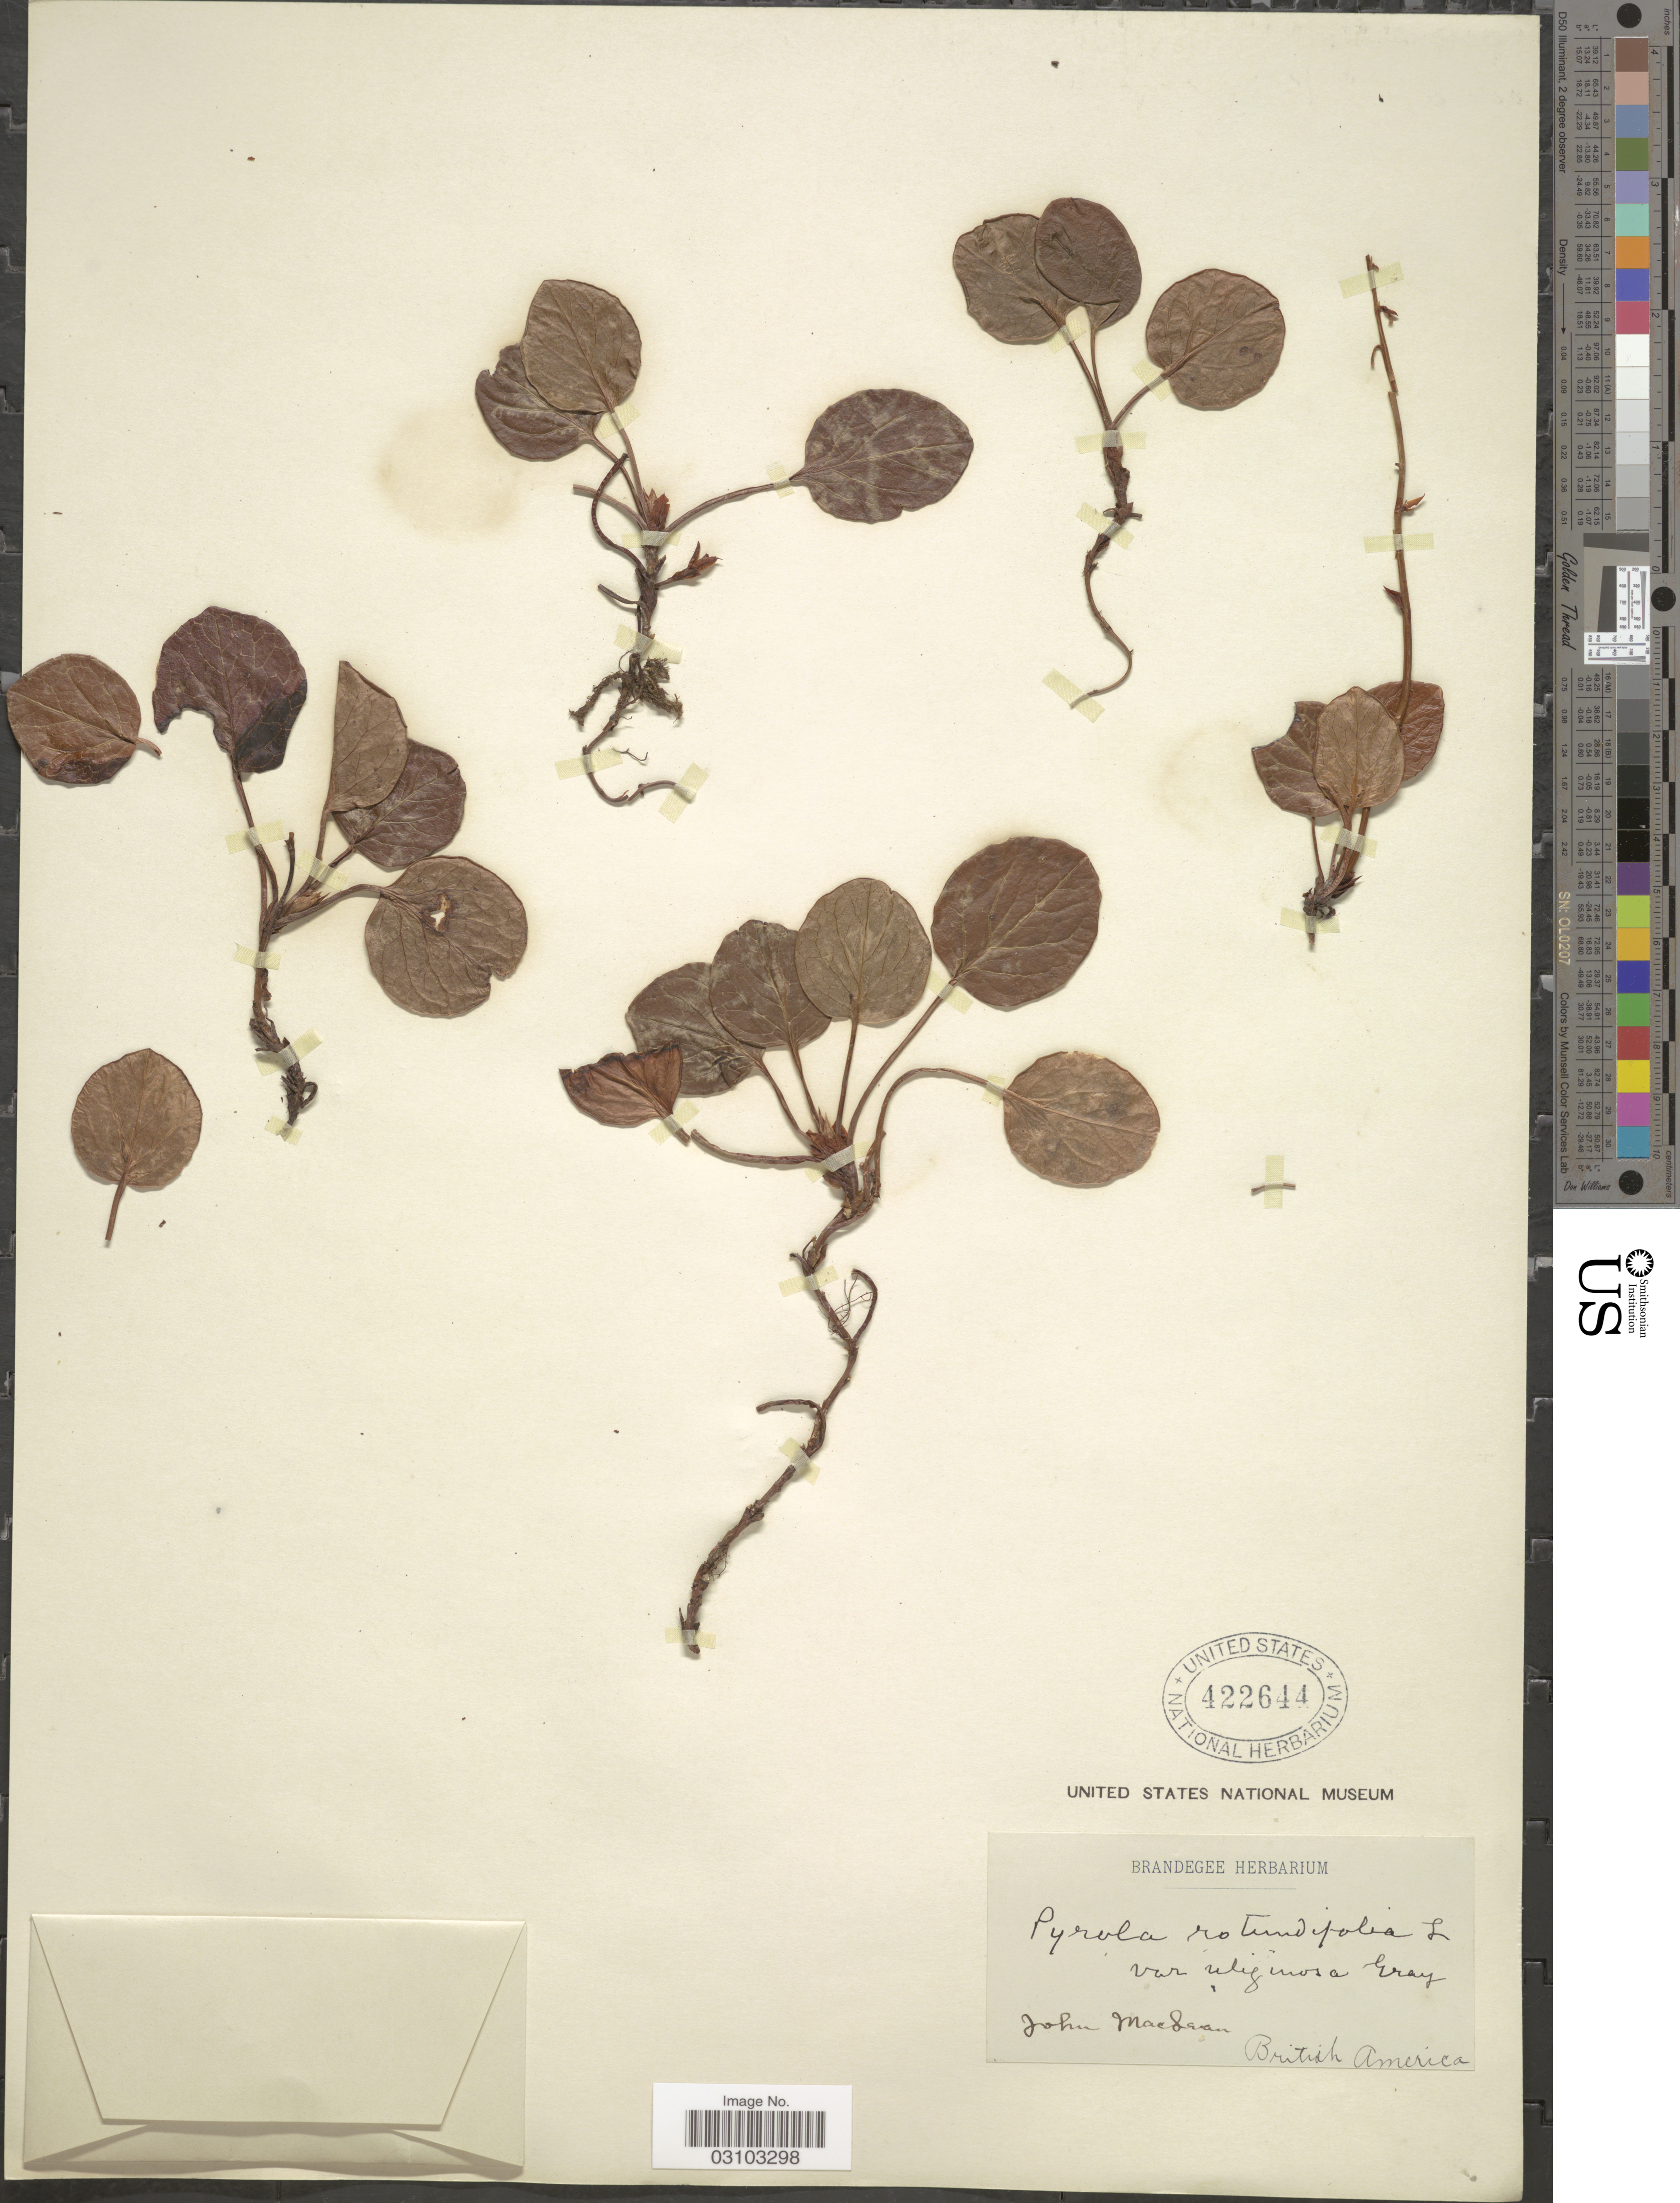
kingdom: Plantae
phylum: Tracheophyta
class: Magnoliopsida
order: Ericales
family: Ericaceae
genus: Pyrola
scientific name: Pyrola asarifolia var. uliginosa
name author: (Torr. & A. Gray) A. Gray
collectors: J. Maclean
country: Canada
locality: British America.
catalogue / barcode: US 422644